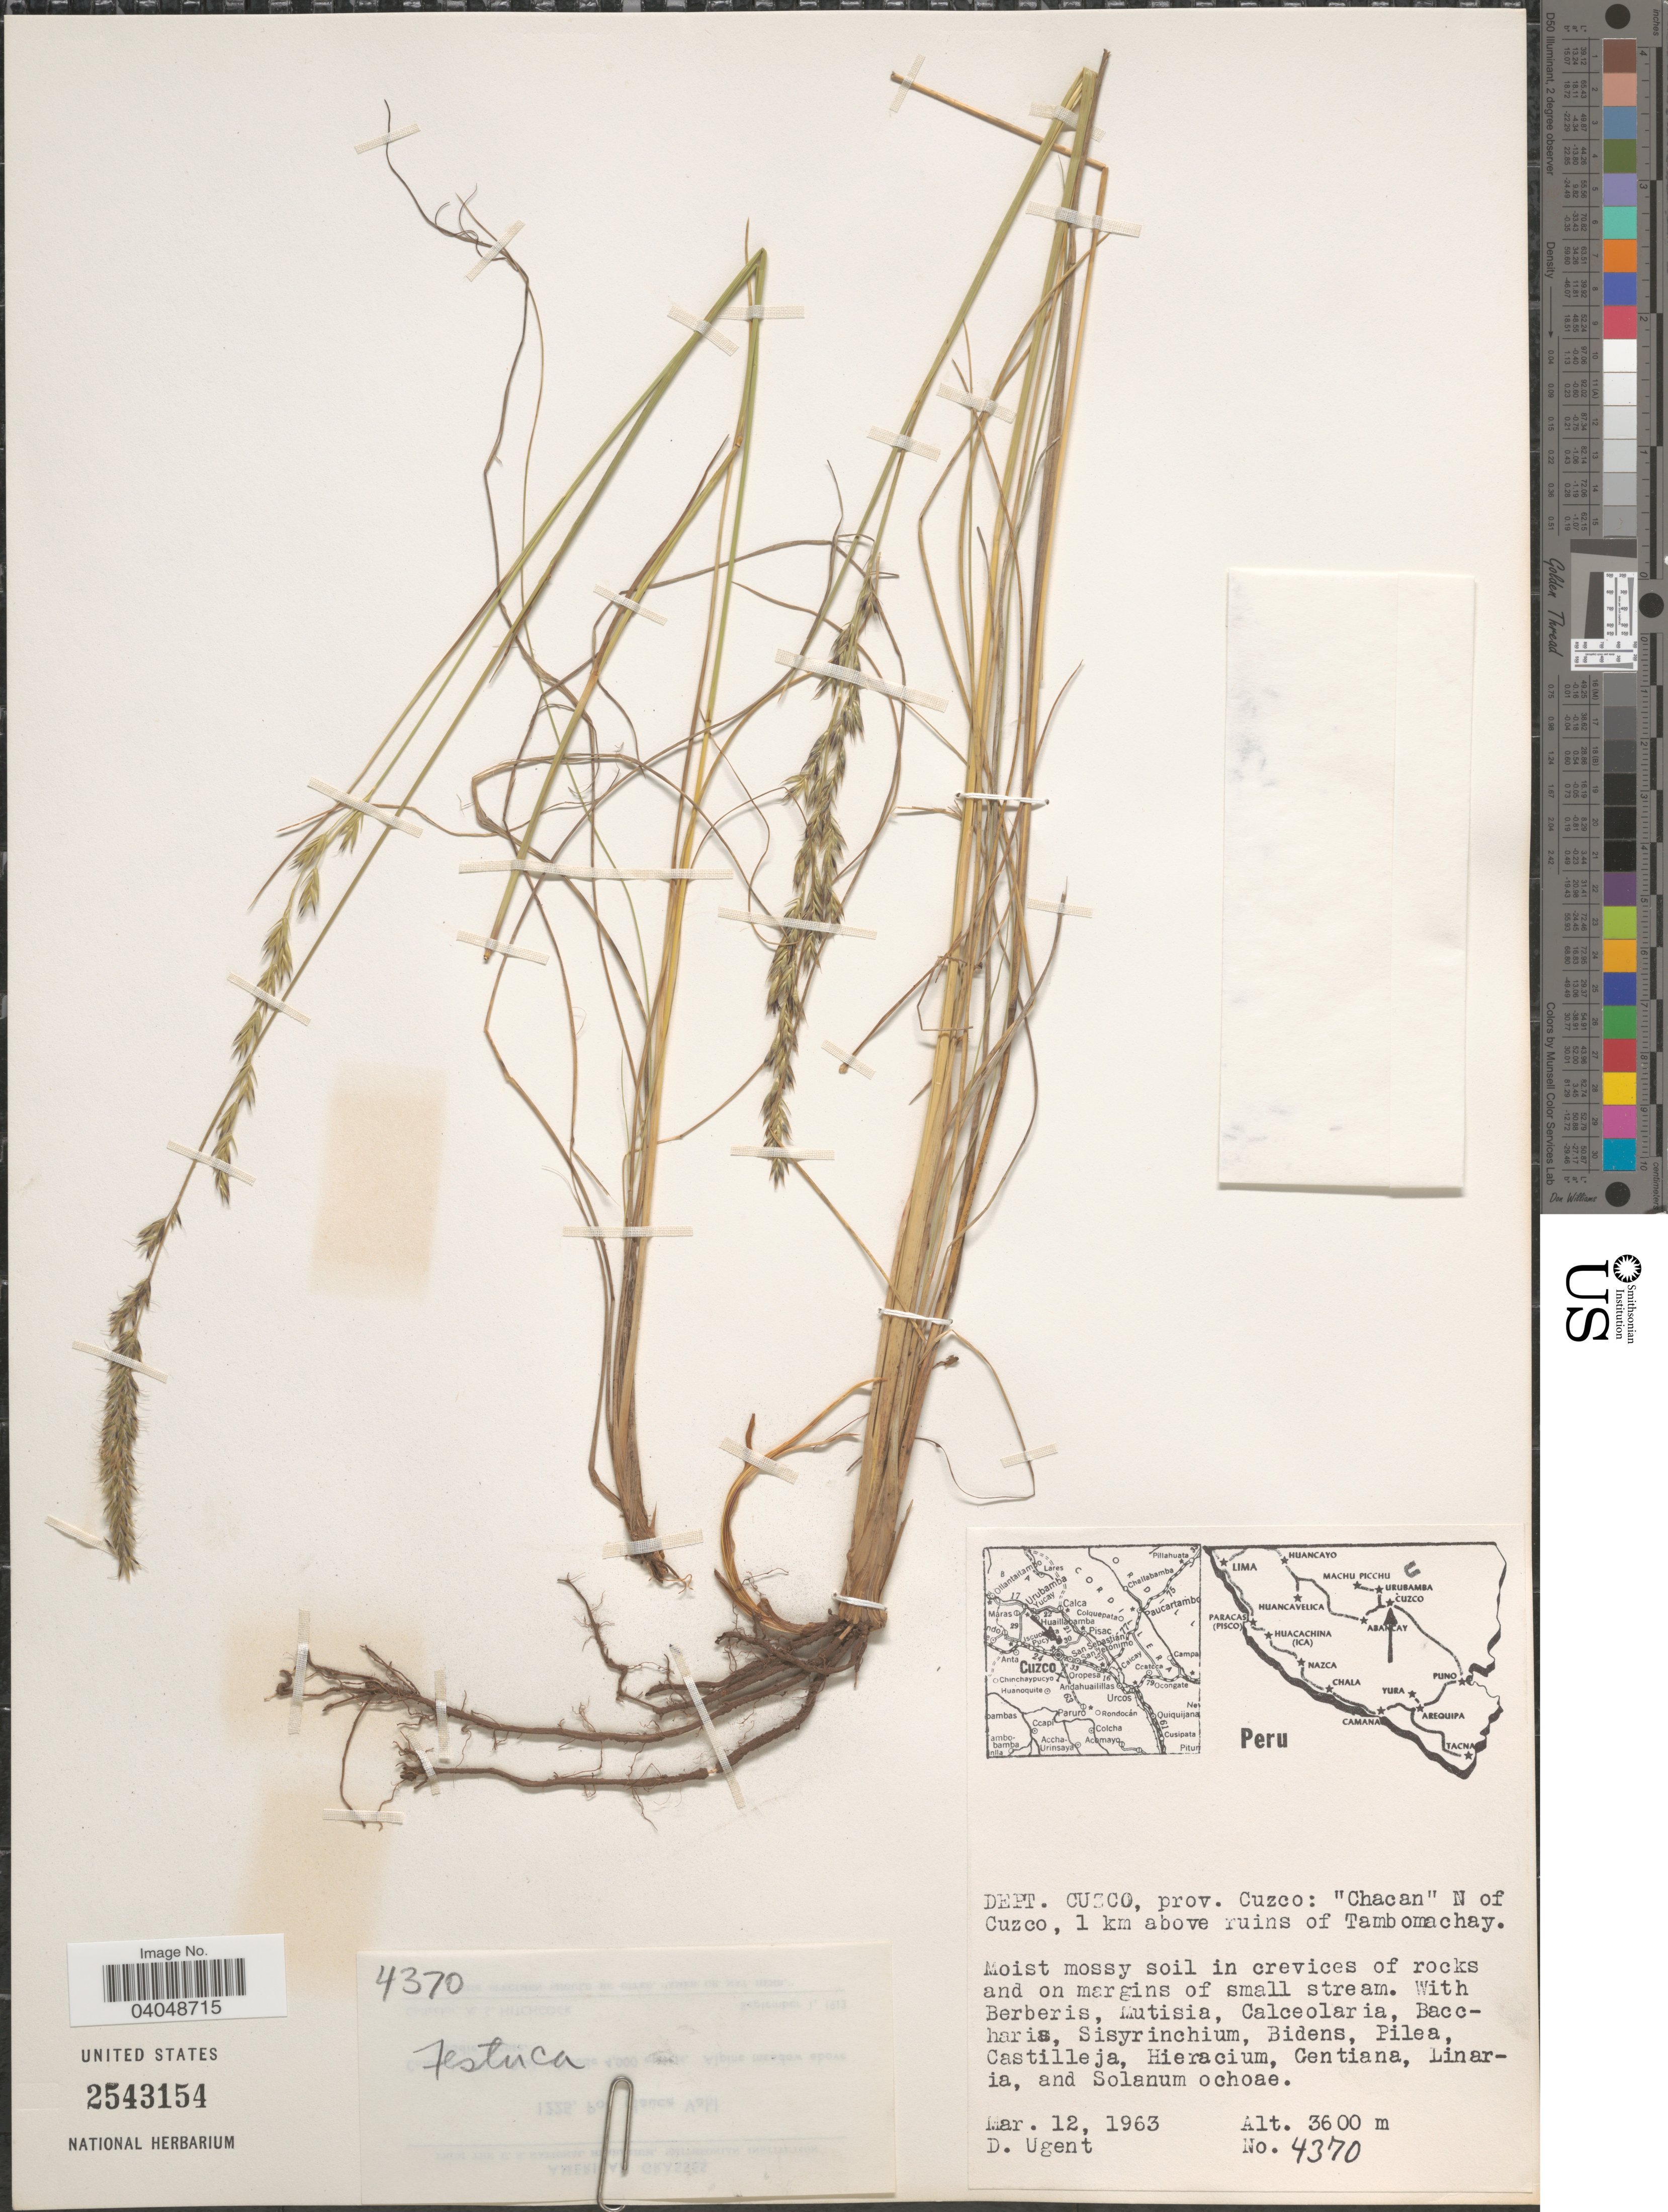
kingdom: Plantae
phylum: Tracheophyta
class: Liliopsida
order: Poales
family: Poaceae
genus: Festuca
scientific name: Festuca sp.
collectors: D. Ugent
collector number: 4370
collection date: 1963-03-12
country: Peru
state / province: Cusco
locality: Dept. Cuzco, prov. Cuzco: "Chacan" N of Cuzco, 1 km above ruins of Tambomachay.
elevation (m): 3600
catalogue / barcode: US 2543154